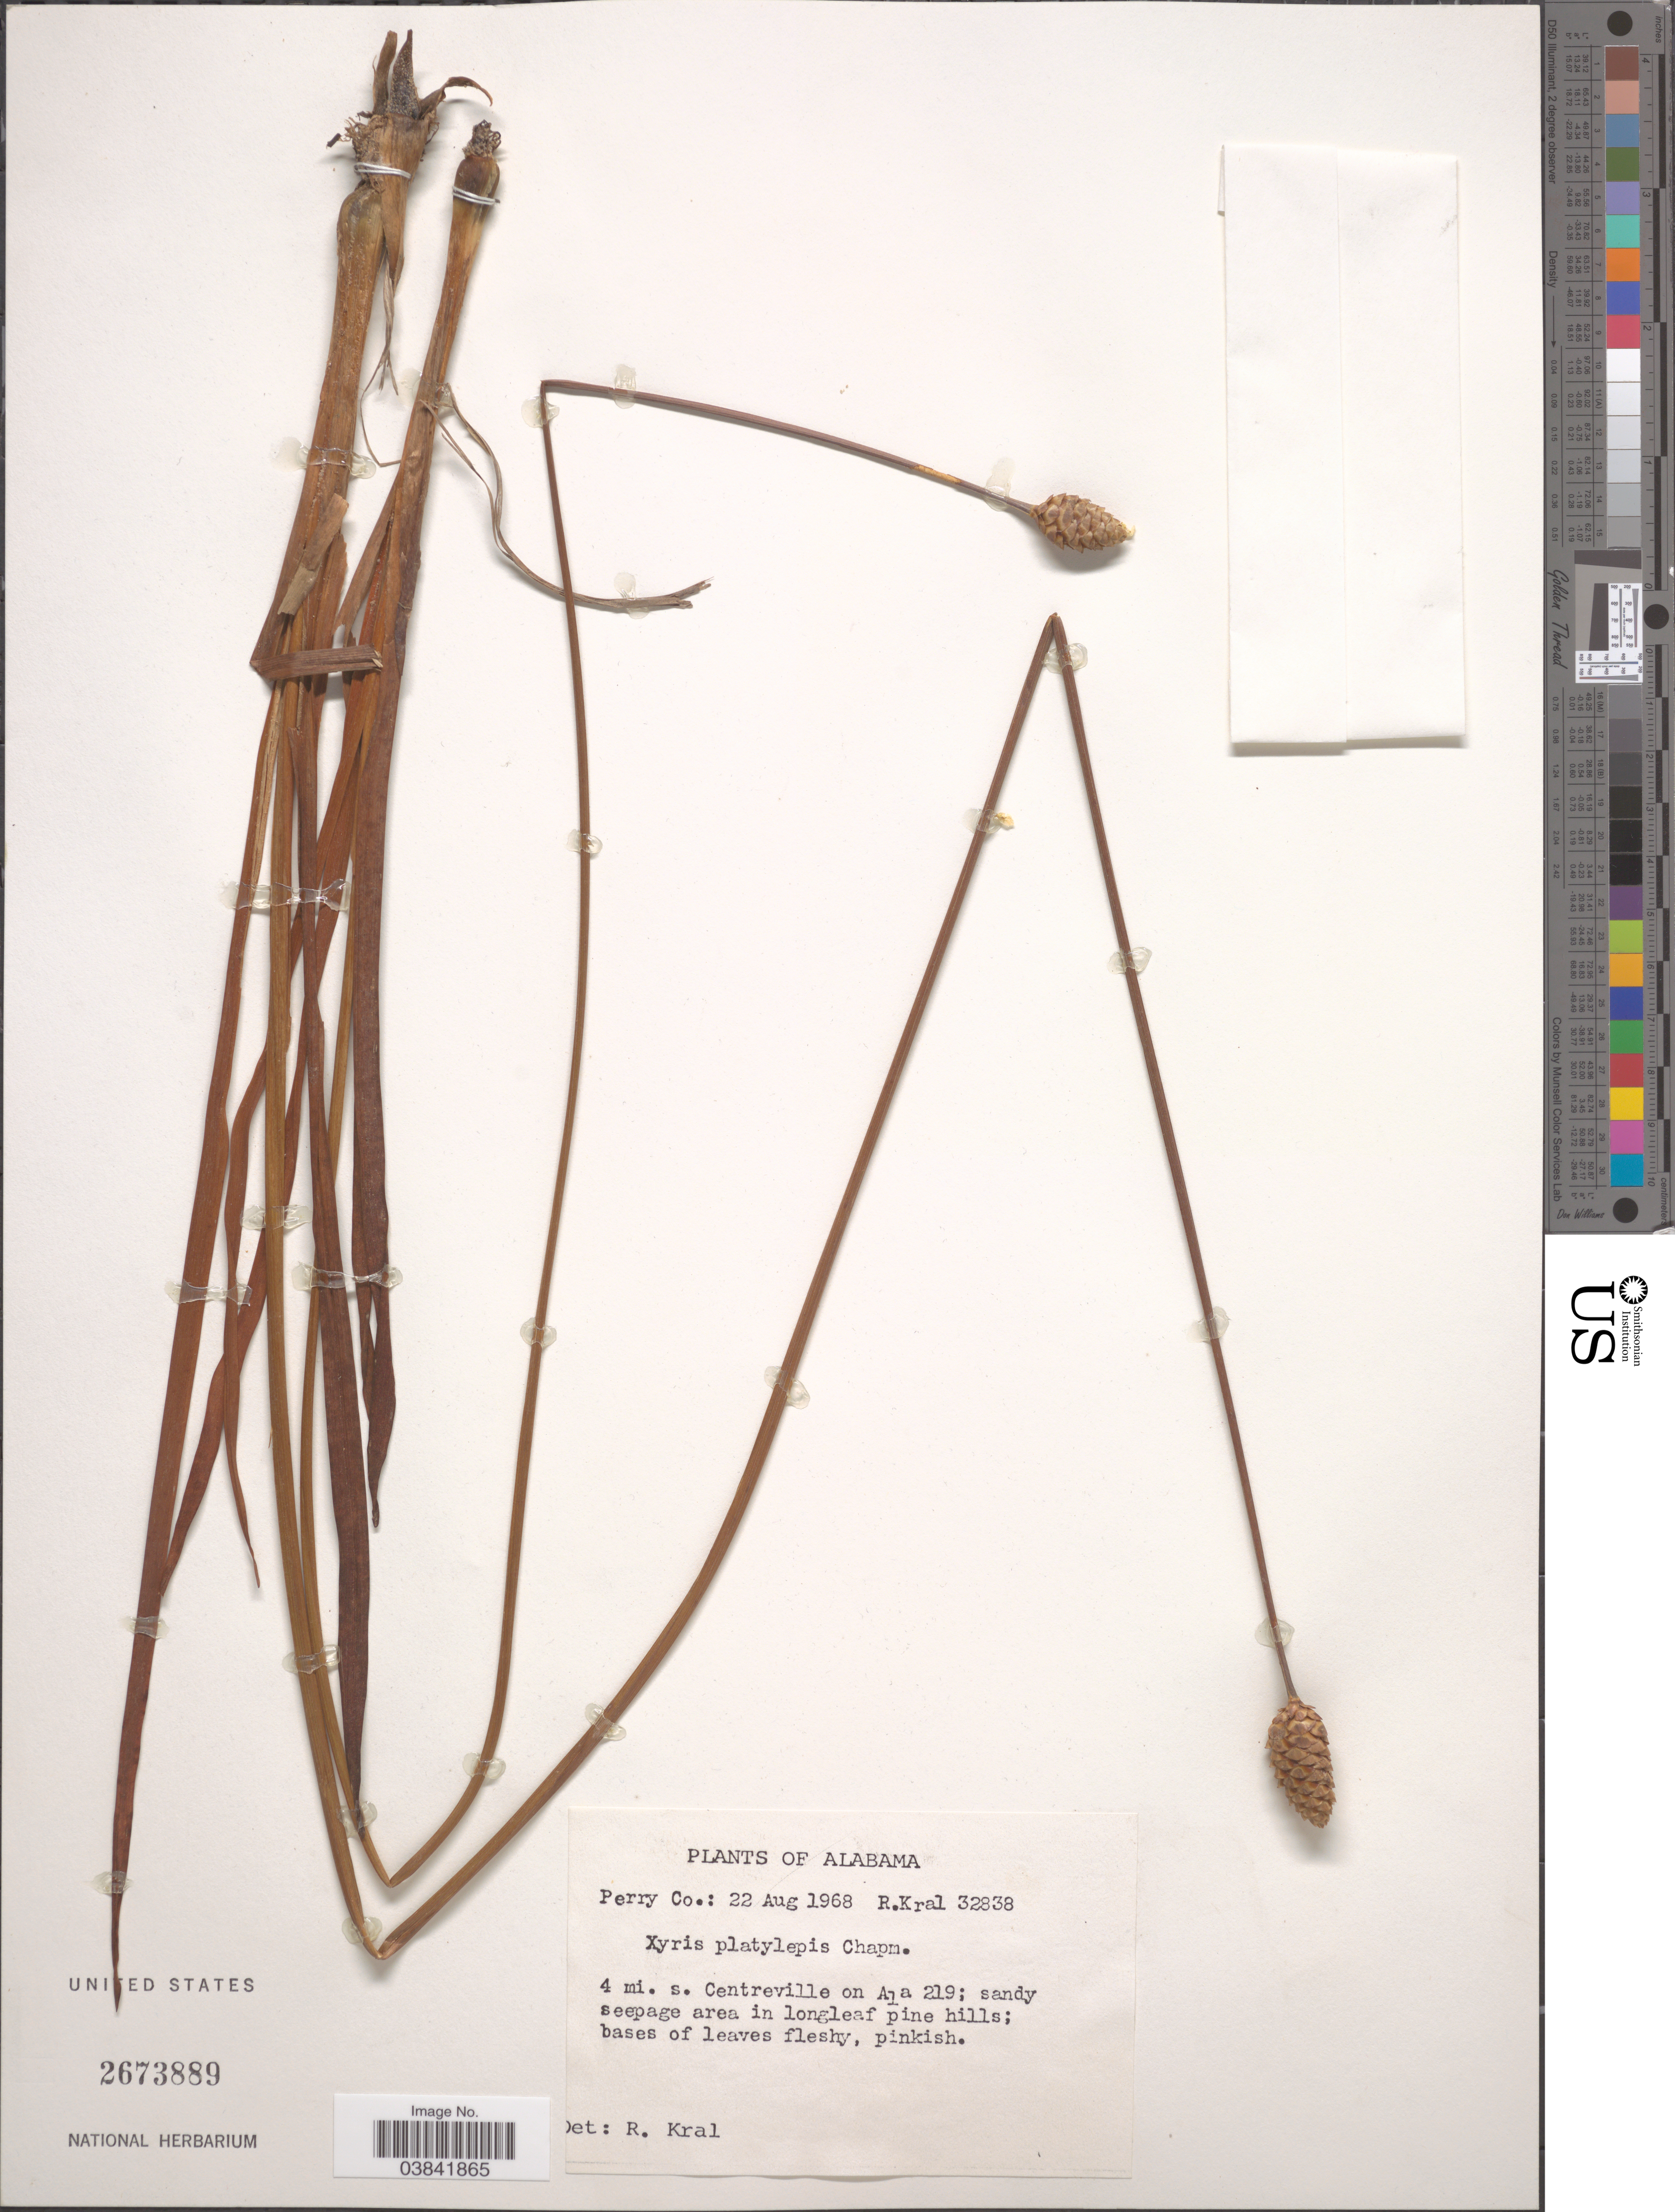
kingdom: Plantae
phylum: Tracheophyta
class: Liliopsida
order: Poales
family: Xyridaceae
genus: Xyris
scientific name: Xyris platylepis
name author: Chapm.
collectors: R. Kral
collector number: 32838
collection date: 1968-08-22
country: United States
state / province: Alabama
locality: Perry Co.: 4 mi. s. Centreville on Ala 219.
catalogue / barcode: US 2673889